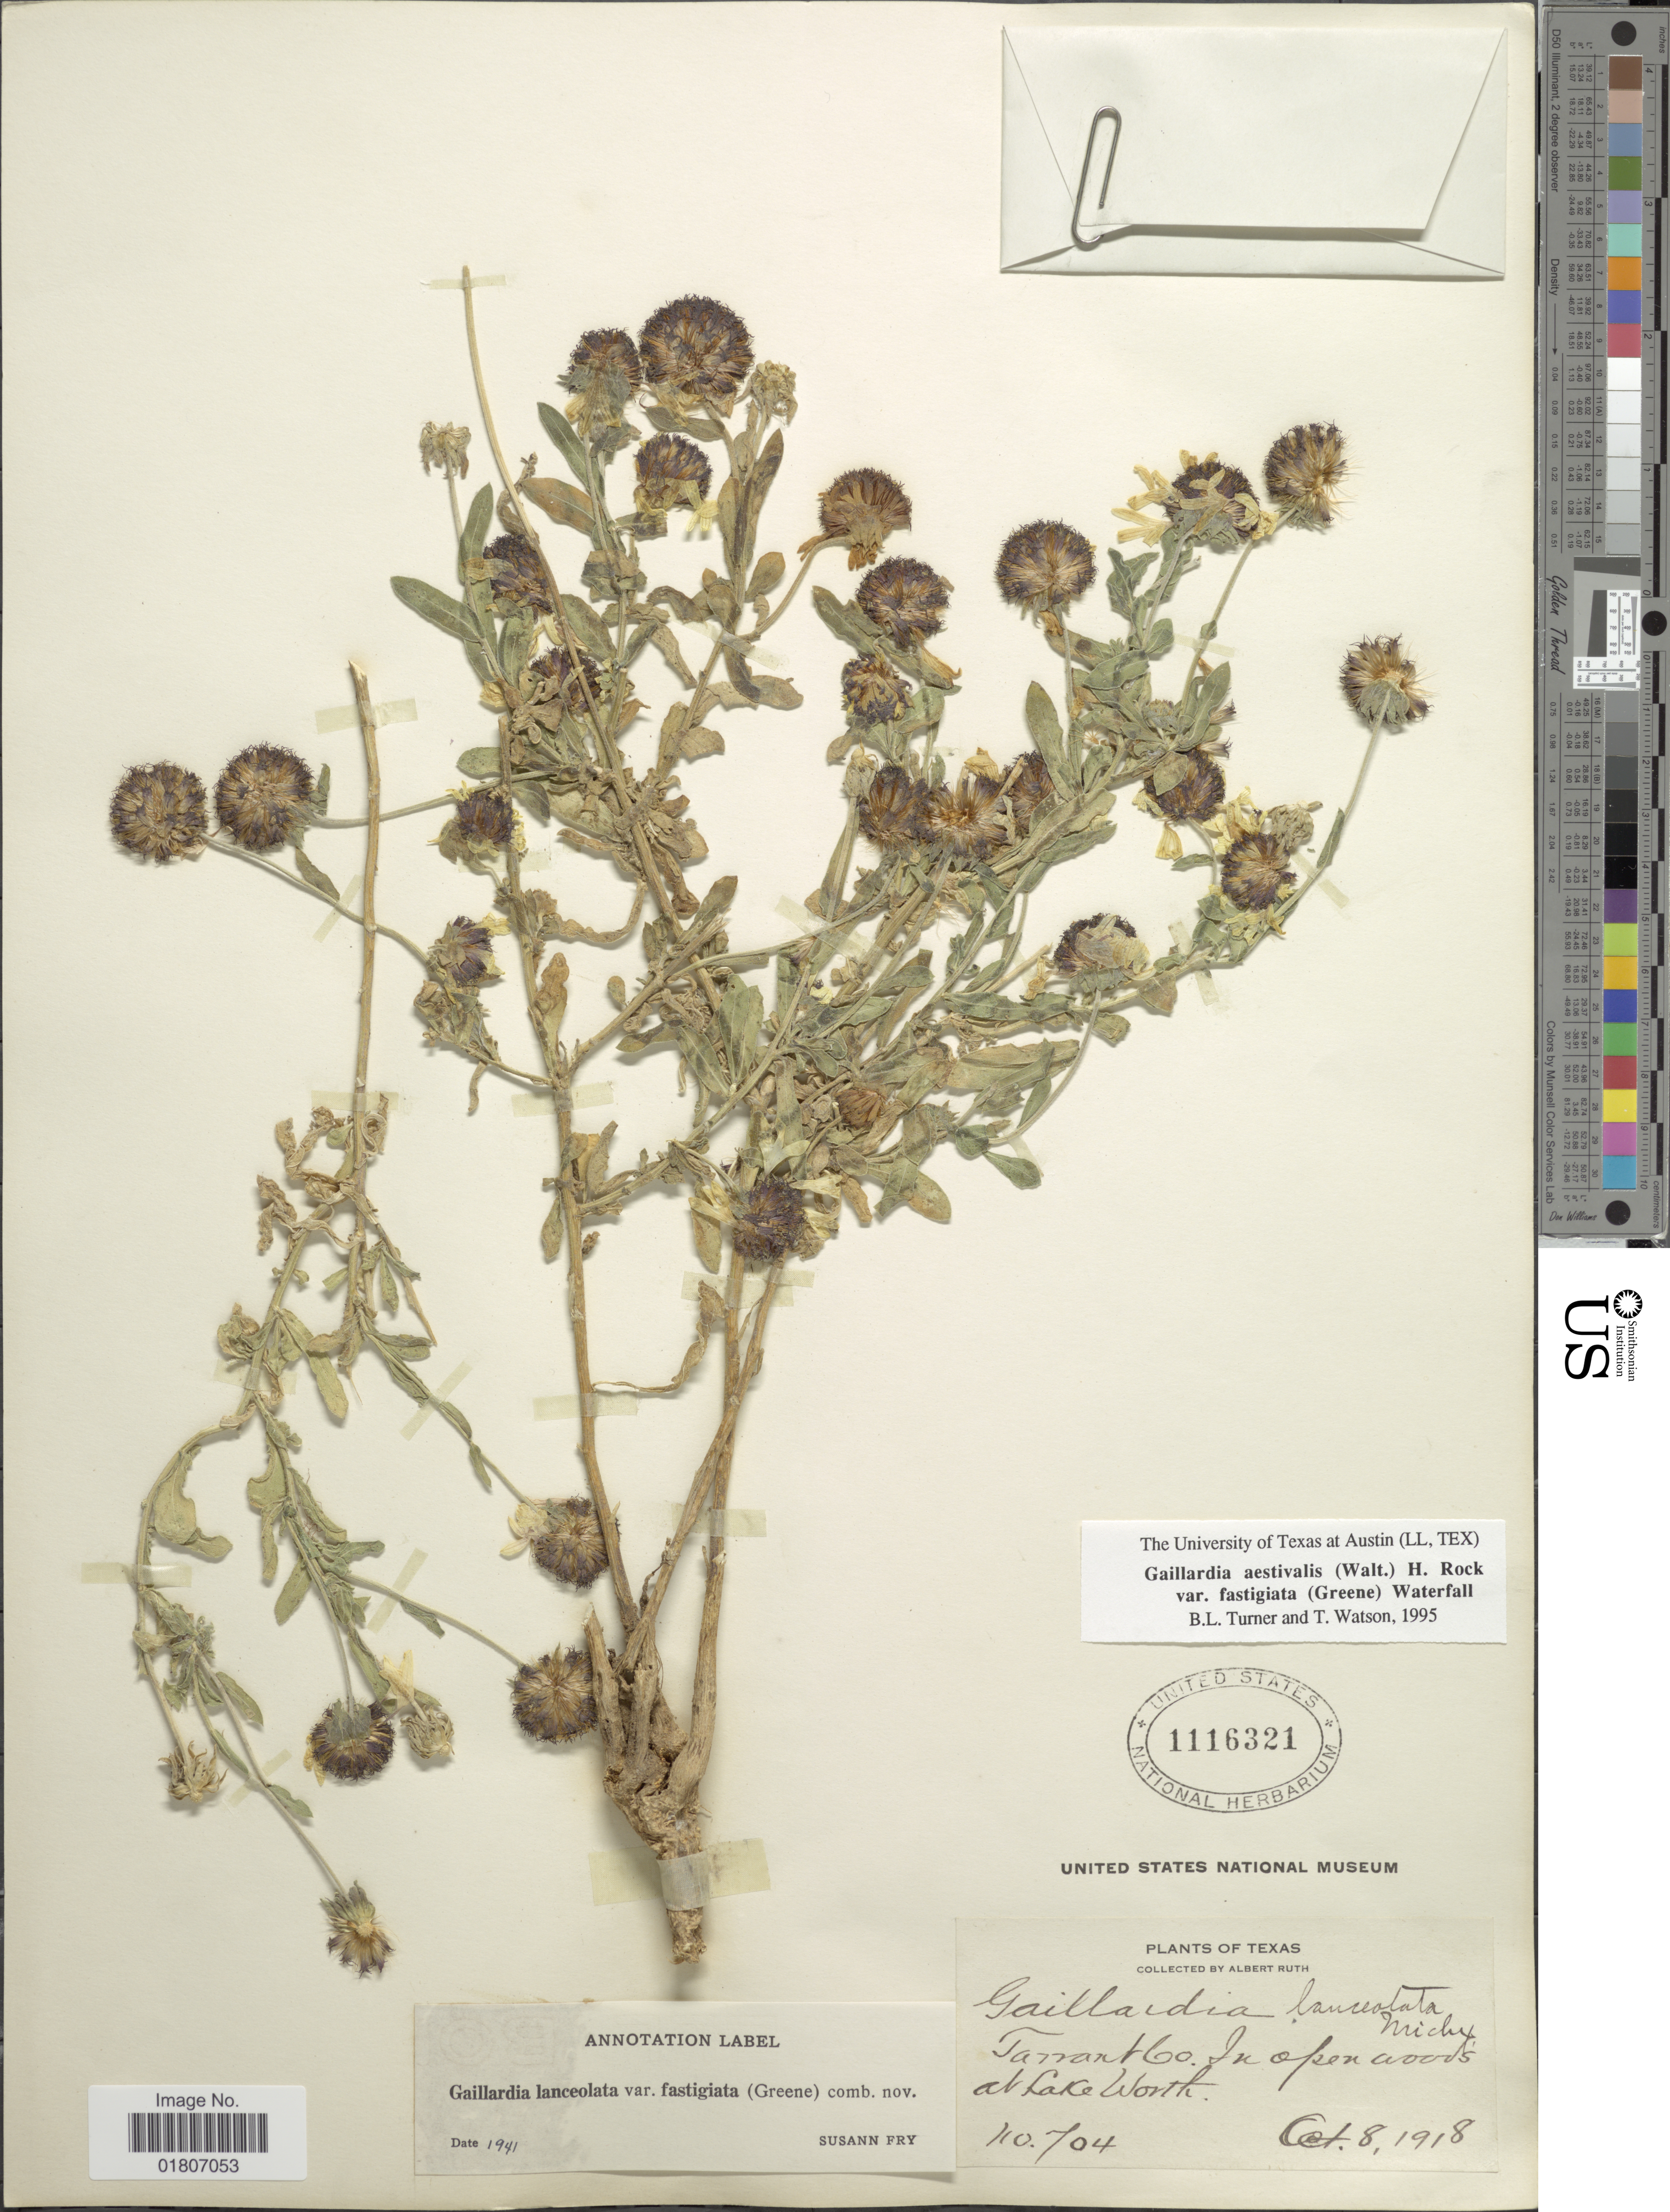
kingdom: Plantae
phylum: Tracheophyta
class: Magnoliopsida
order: Asterales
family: Asteraceae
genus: Gaillardia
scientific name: Gaillardia aestivalis var. fastigiata (indet)?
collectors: A. Ruth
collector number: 704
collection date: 1918-10-08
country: United States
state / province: Texas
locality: Tarrant Co. at Lake Worth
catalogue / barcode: US 1116321